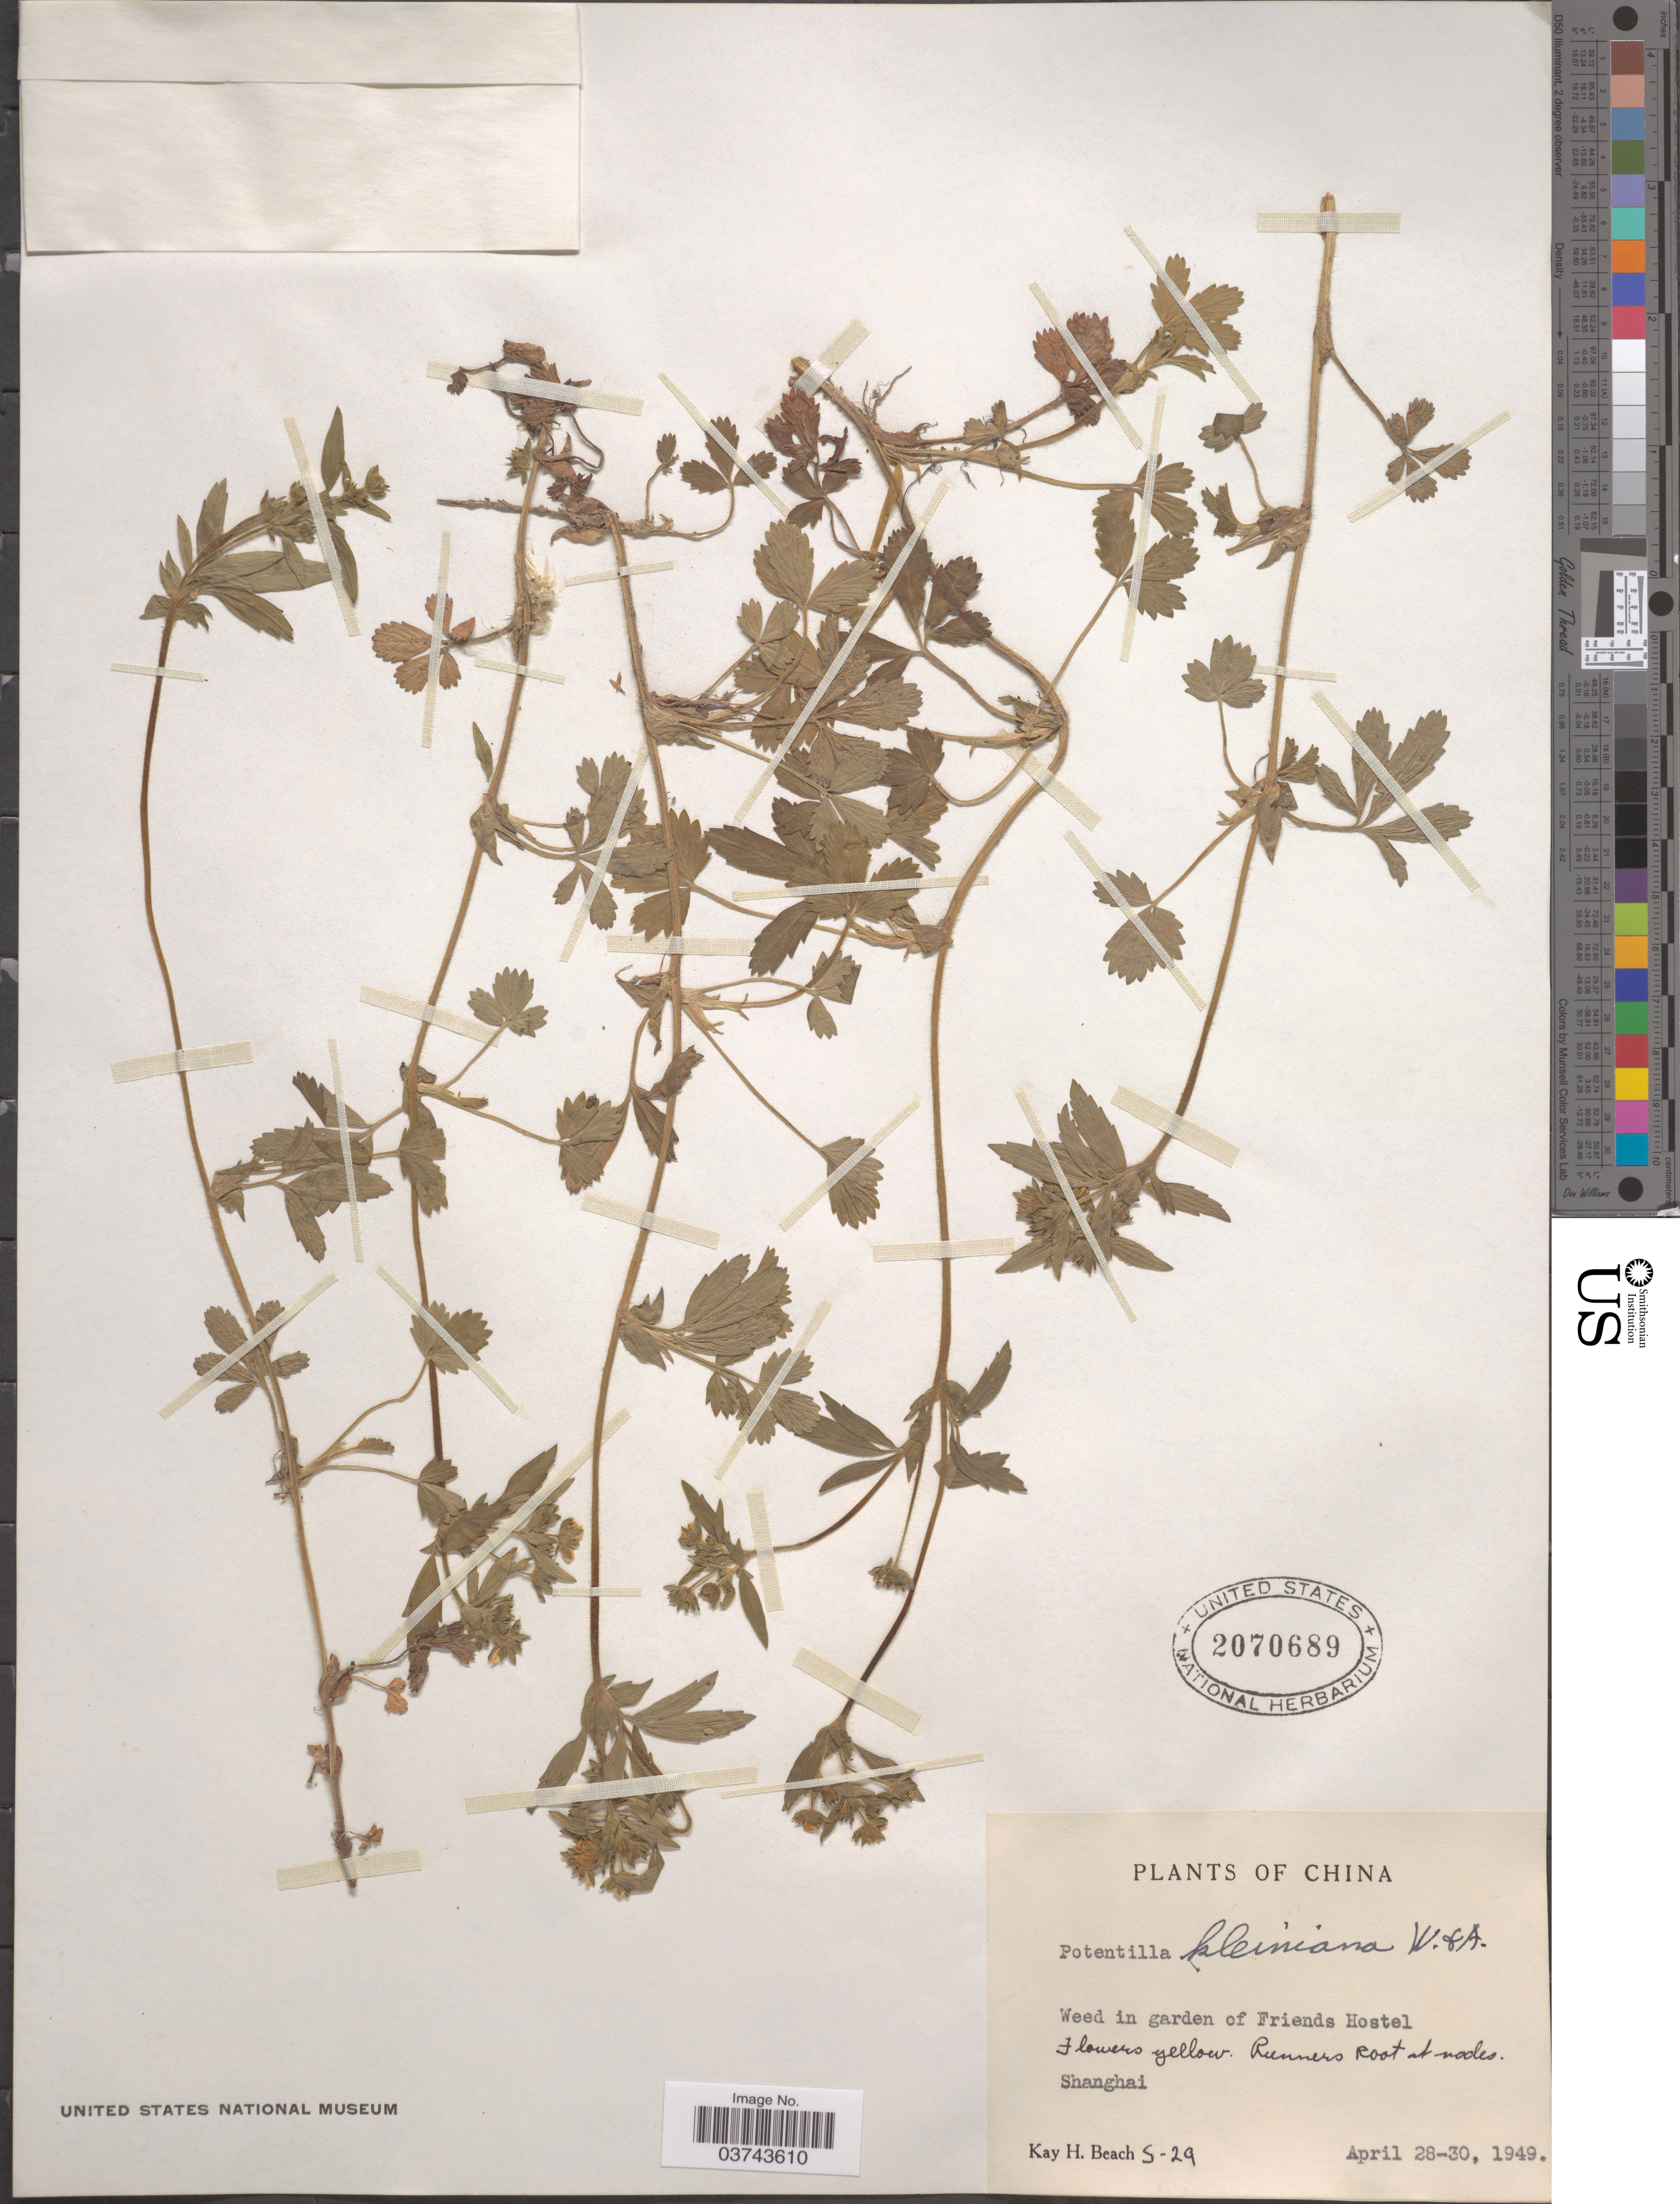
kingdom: Plantae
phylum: Tracheophyta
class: Magnoliopsida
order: Rosales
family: Rosaceae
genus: Potentilla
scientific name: Potentilla kleiniana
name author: Wight & Arn.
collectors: K. H. Beach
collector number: S-29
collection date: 1949-04-28/1949-04-30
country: China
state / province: Shanghai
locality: Garden of Friends Hostel. Shanghai.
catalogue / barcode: US 2070689